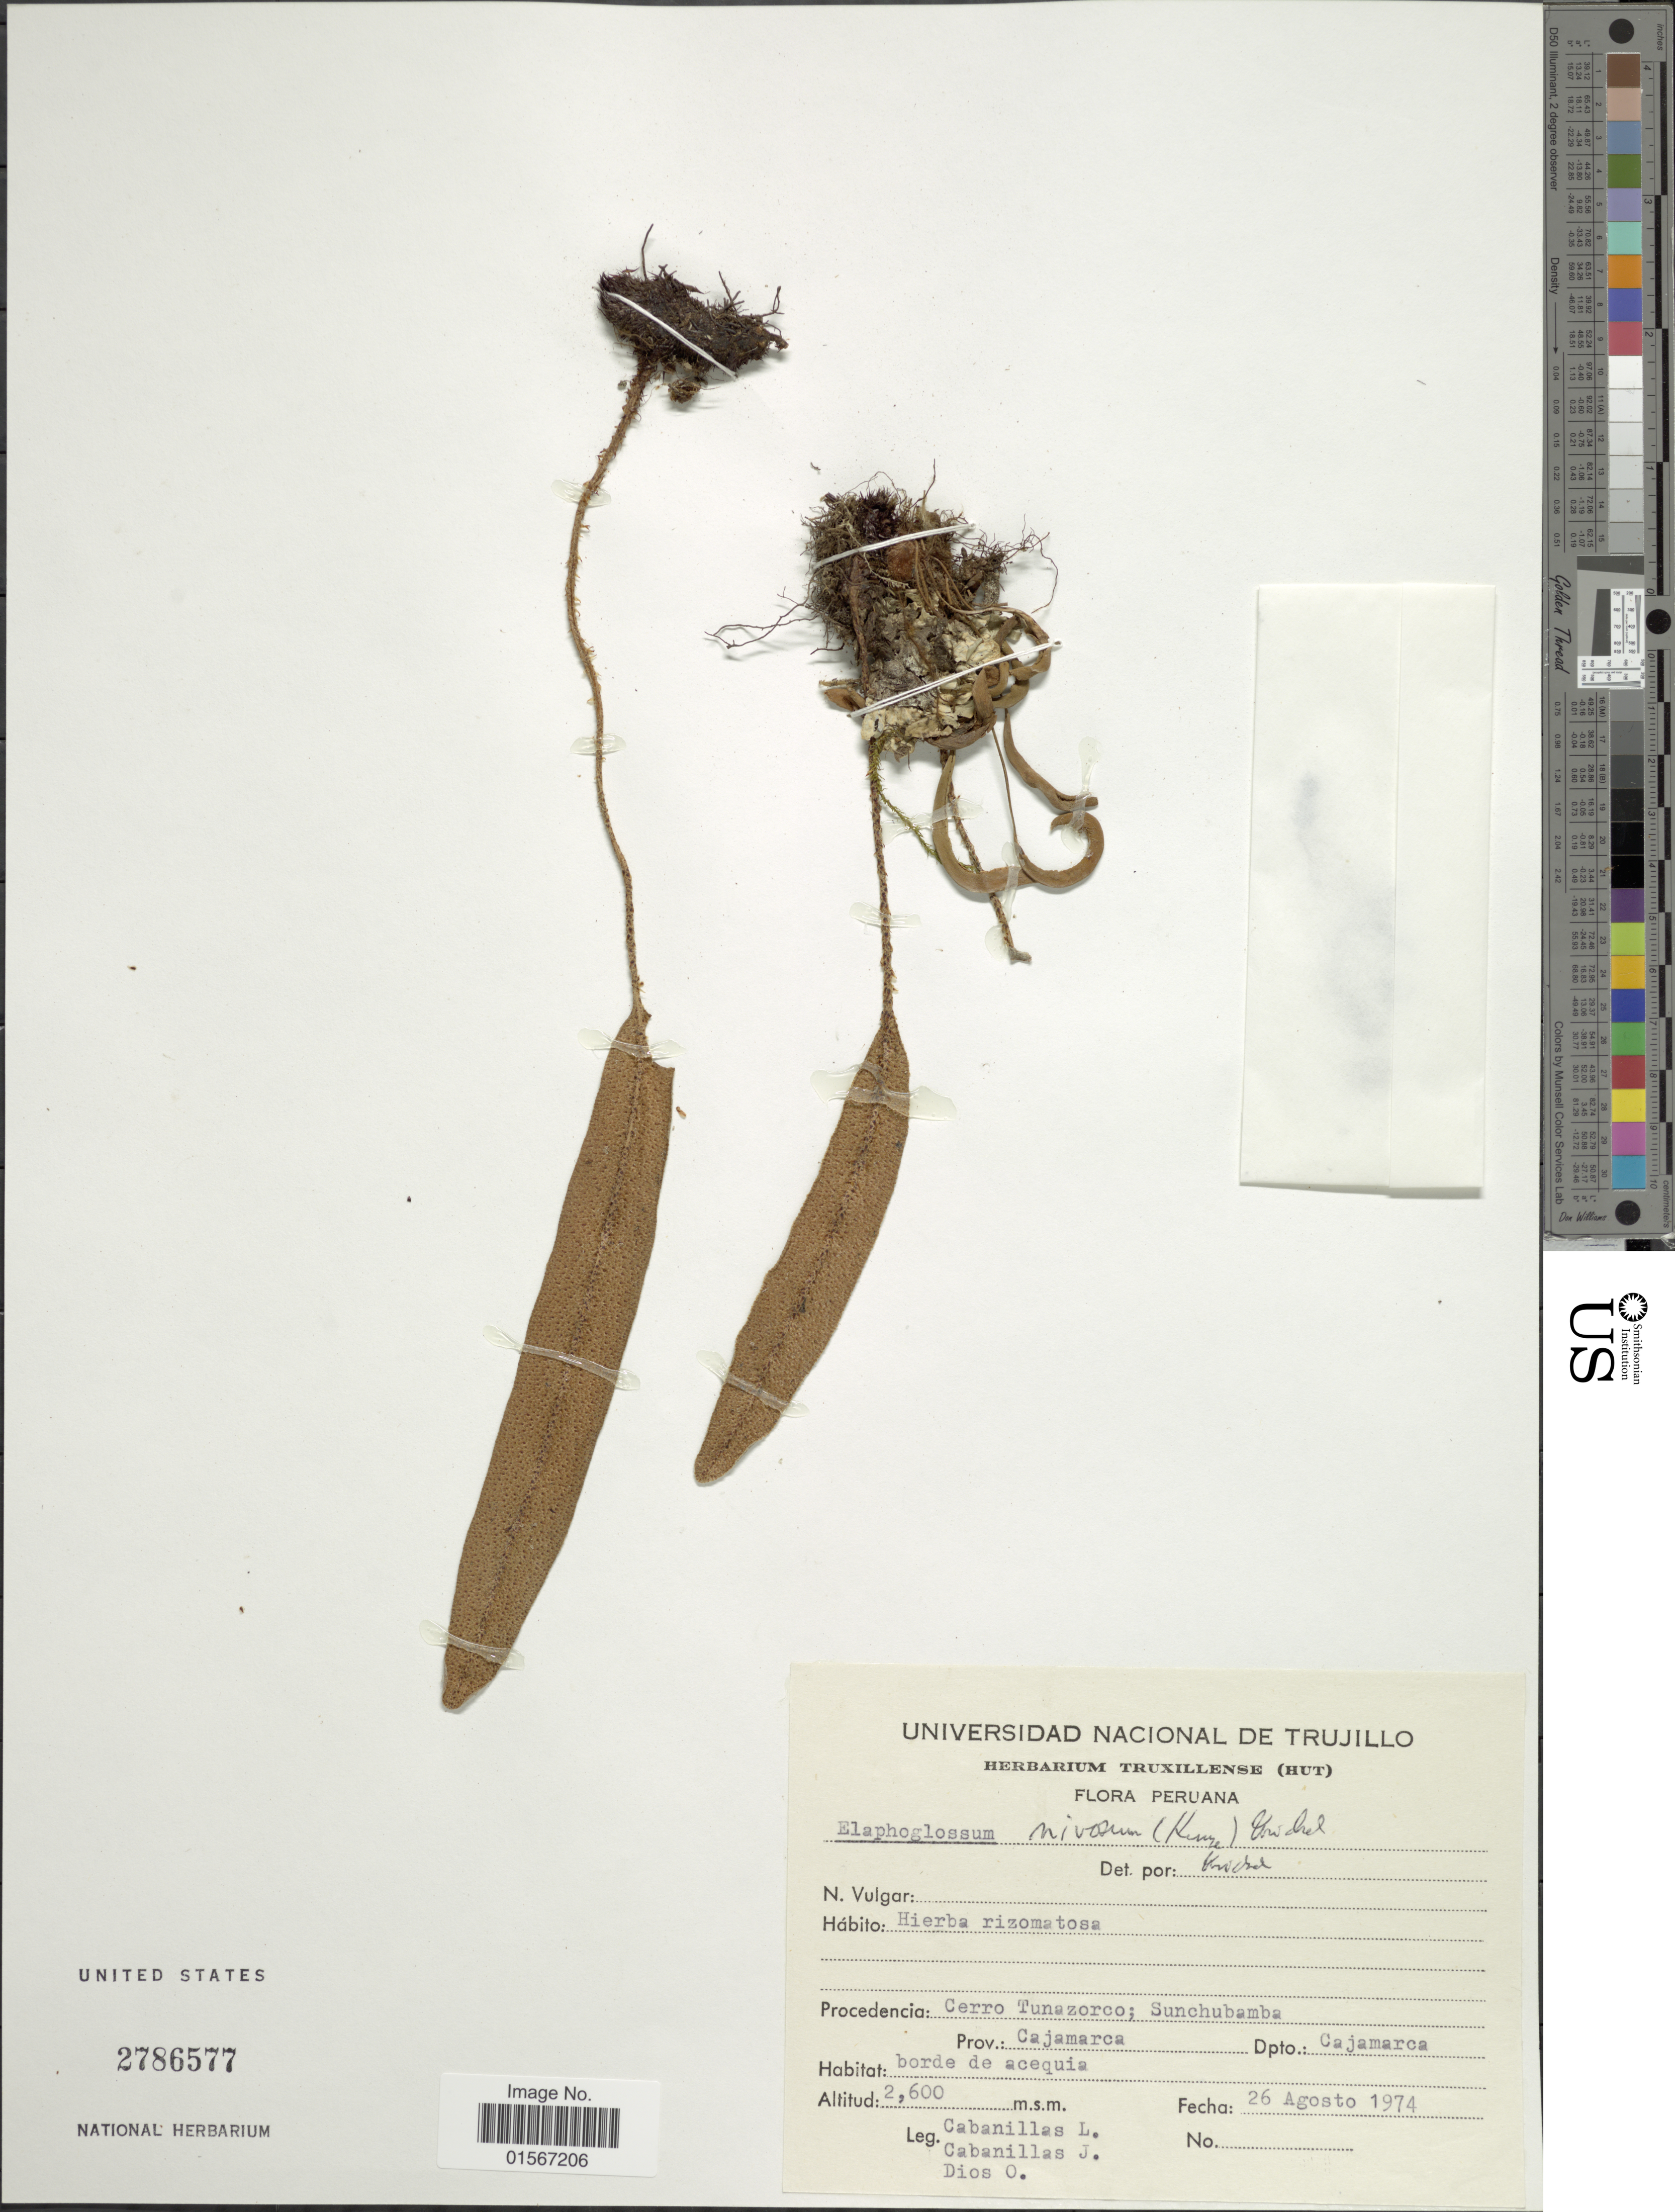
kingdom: Plantae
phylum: Tracheophyta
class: Polypodiopsida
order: Polypodiales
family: Dryopteridaceae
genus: Elaphoglossum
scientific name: Elaphoglossum nivosum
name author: (Kunze) Mickel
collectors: L. Cabanillas, J. Cabanillas & O. Dios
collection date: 1974-08-26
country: Peru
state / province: Cajamarca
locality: Peruana, Cerro Tunazorco; Sunchubamba, Prov.: Cajamarca, Dpto.: Cajamarca.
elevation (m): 2600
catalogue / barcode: US 2786577